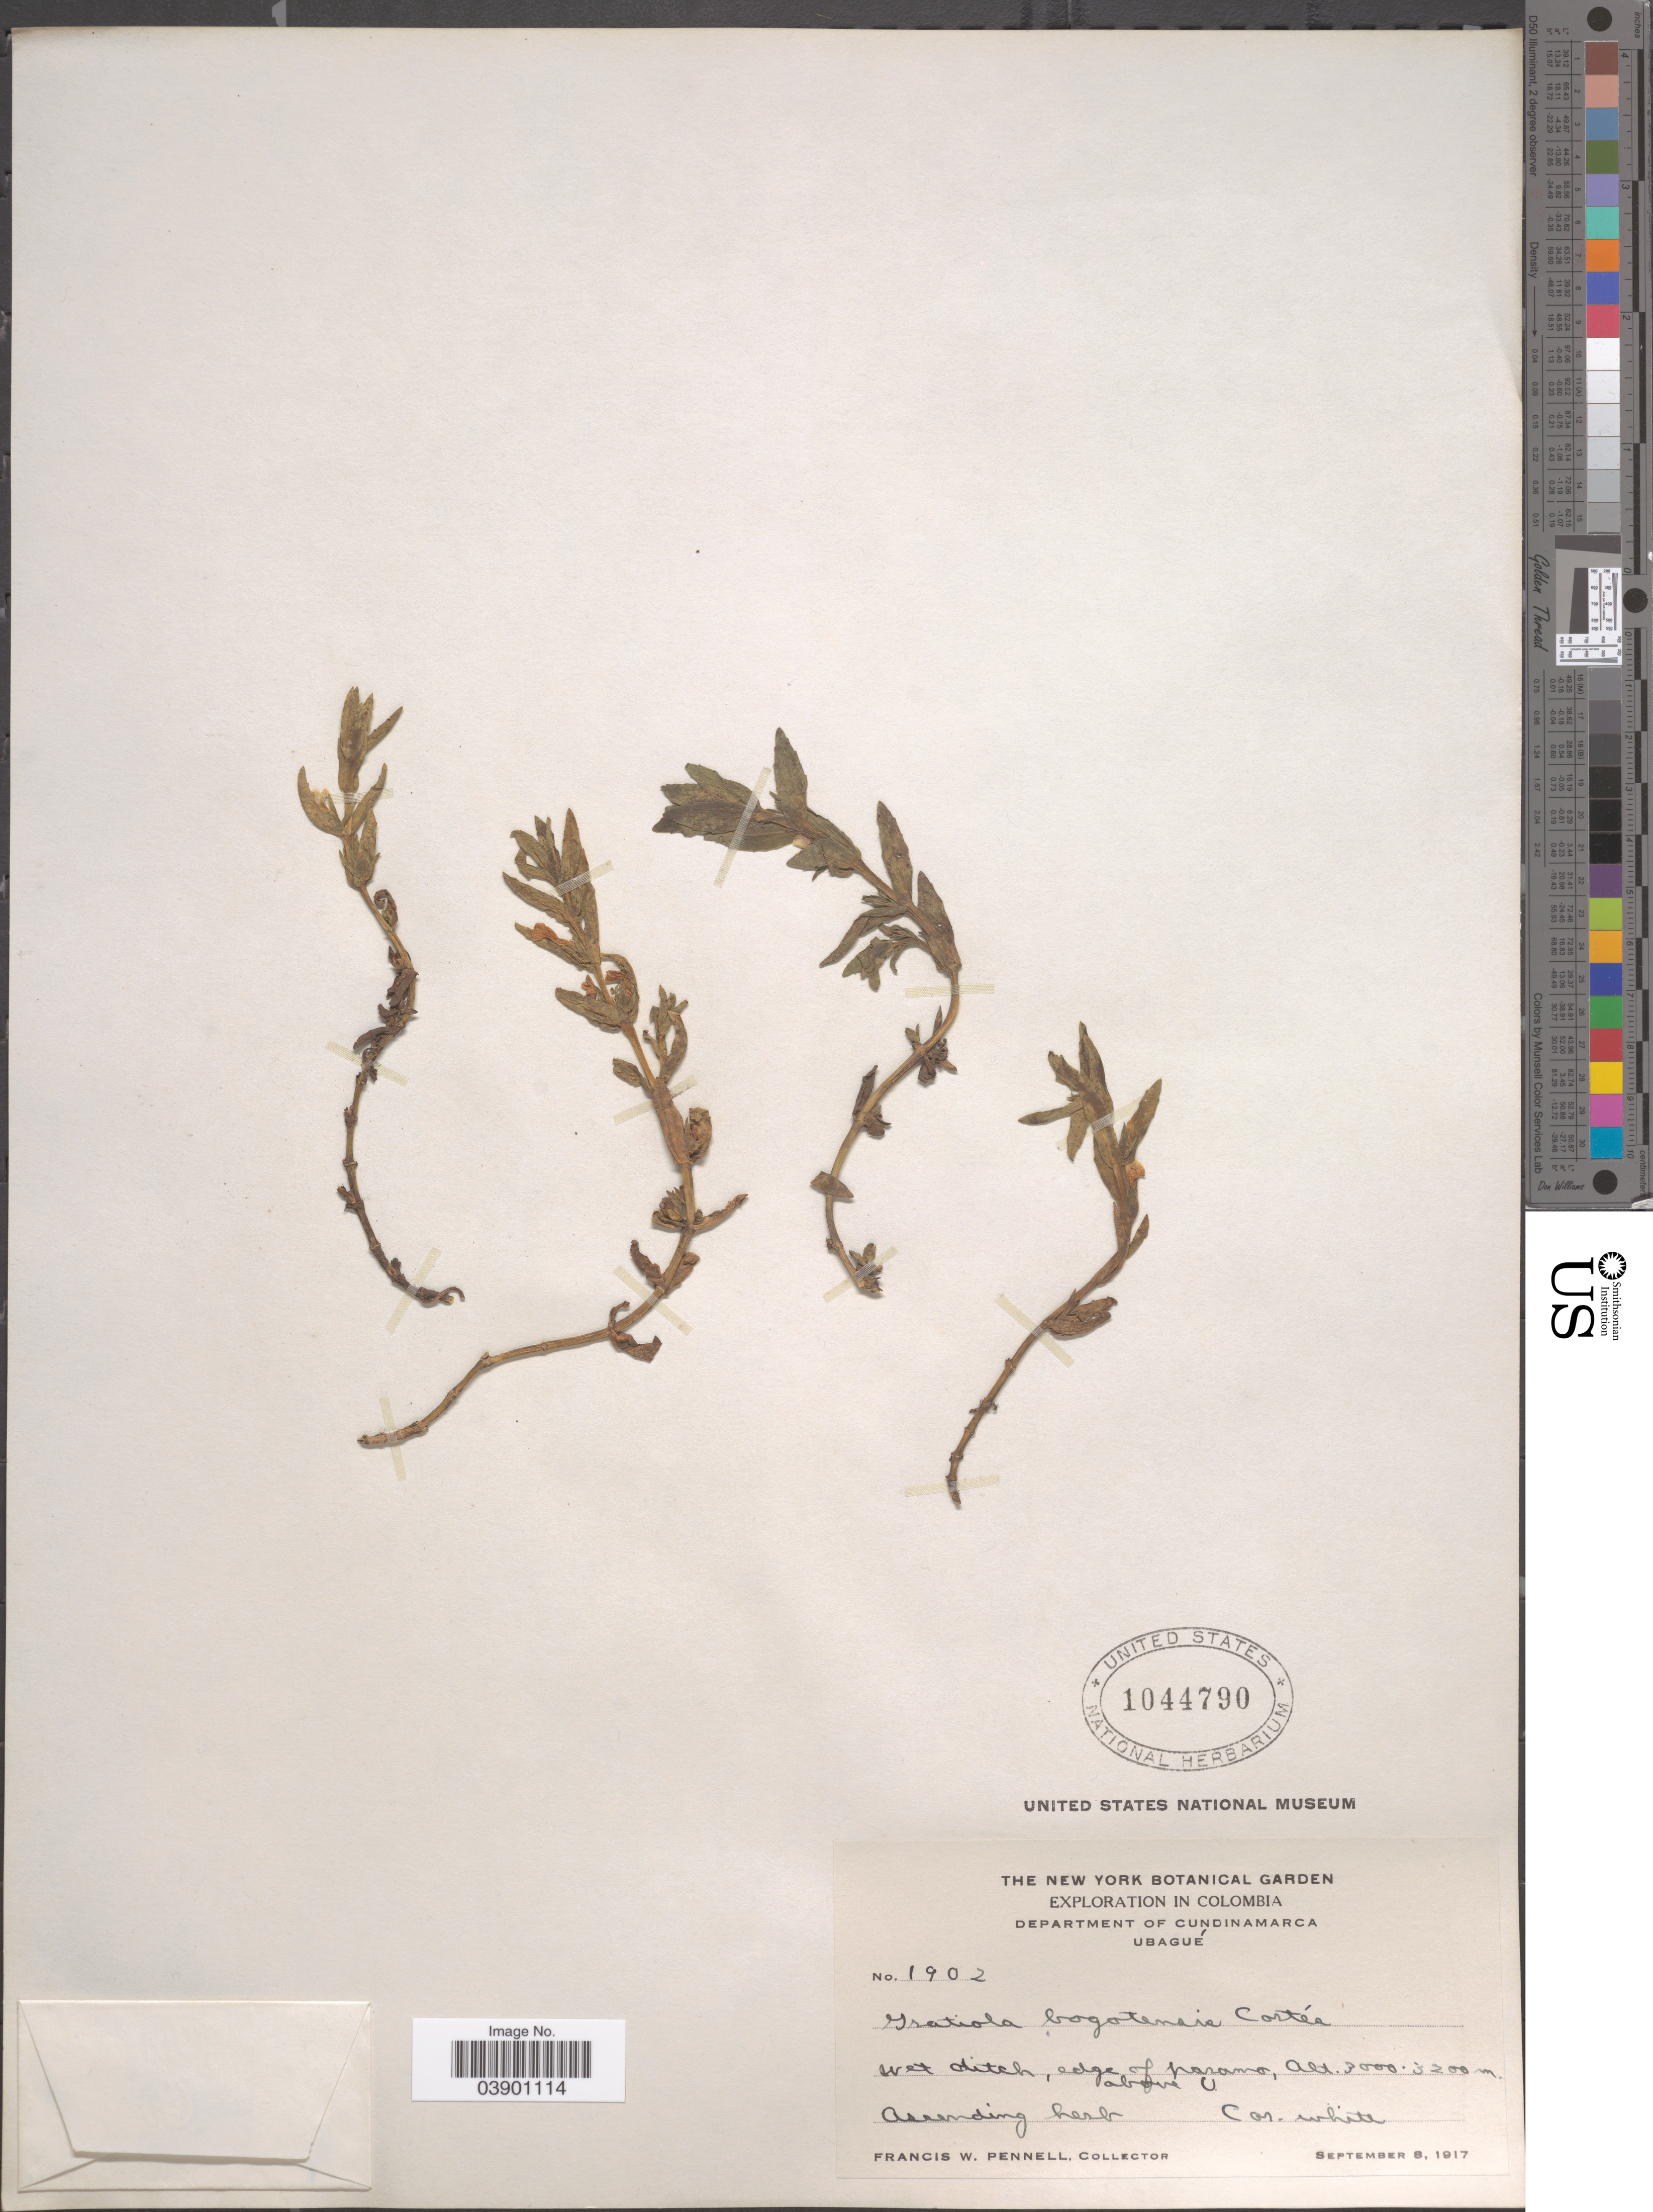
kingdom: Plantae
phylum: Tracheophyta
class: Magnoliopsida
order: Lamiales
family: Plantaginaceae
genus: Gratiola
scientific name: Gratiola bogotensis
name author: Cortés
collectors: F. W. Pennell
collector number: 1902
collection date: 1917-09-08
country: Colombia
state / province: Cundinamarca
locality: Department of Cundinamarca. Ubagué. Edge of paramo, above U.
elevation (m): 3000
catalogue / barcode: US 1044790